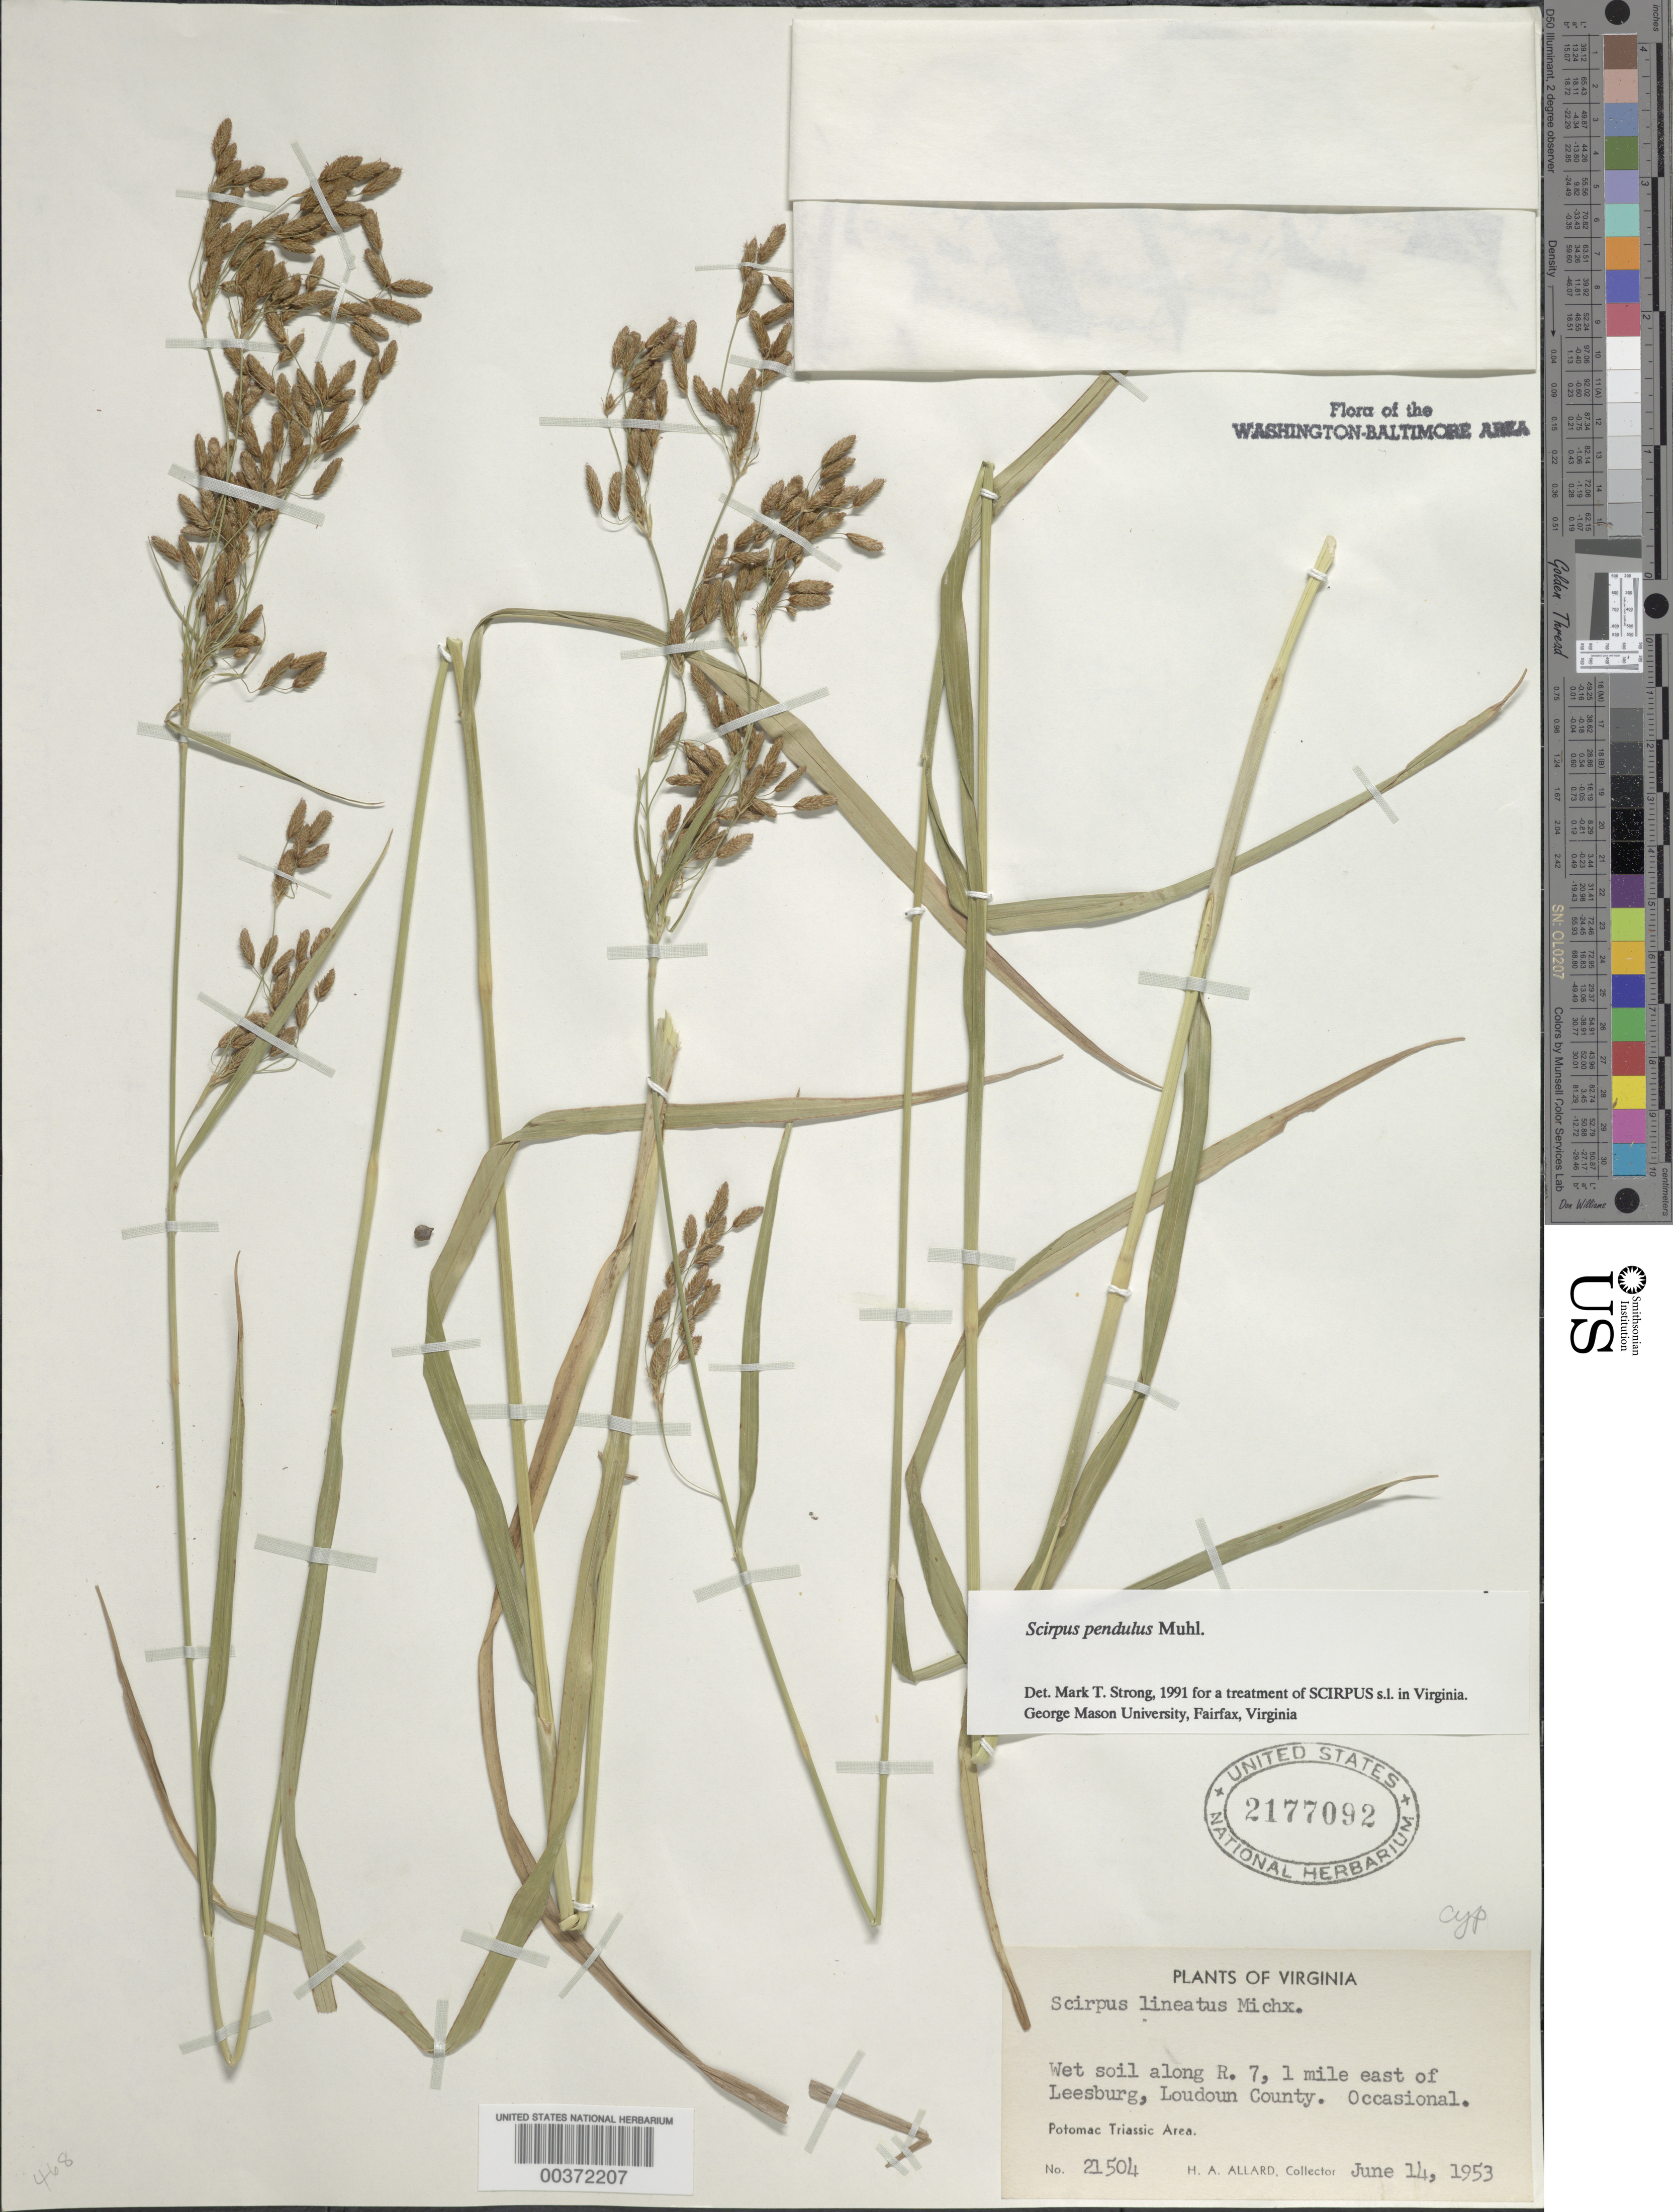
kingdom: Plantae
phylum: Tracheophyta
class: Liliopsida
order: Poales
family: Cyperaceae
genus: Scirpus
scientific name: Scirpus pendulus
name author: Muhl.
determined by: Strong, M. T., (US), Smithsonian Institution - National Museum of Natural History (UNITED STATES)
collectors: H. A. Allard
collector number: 21504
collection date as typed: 14 Jun 1953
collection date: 1953-06-14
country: United States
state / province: Virginia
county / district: Loudoun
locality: Route 7, E of Leesburg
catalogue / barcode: US 2177092